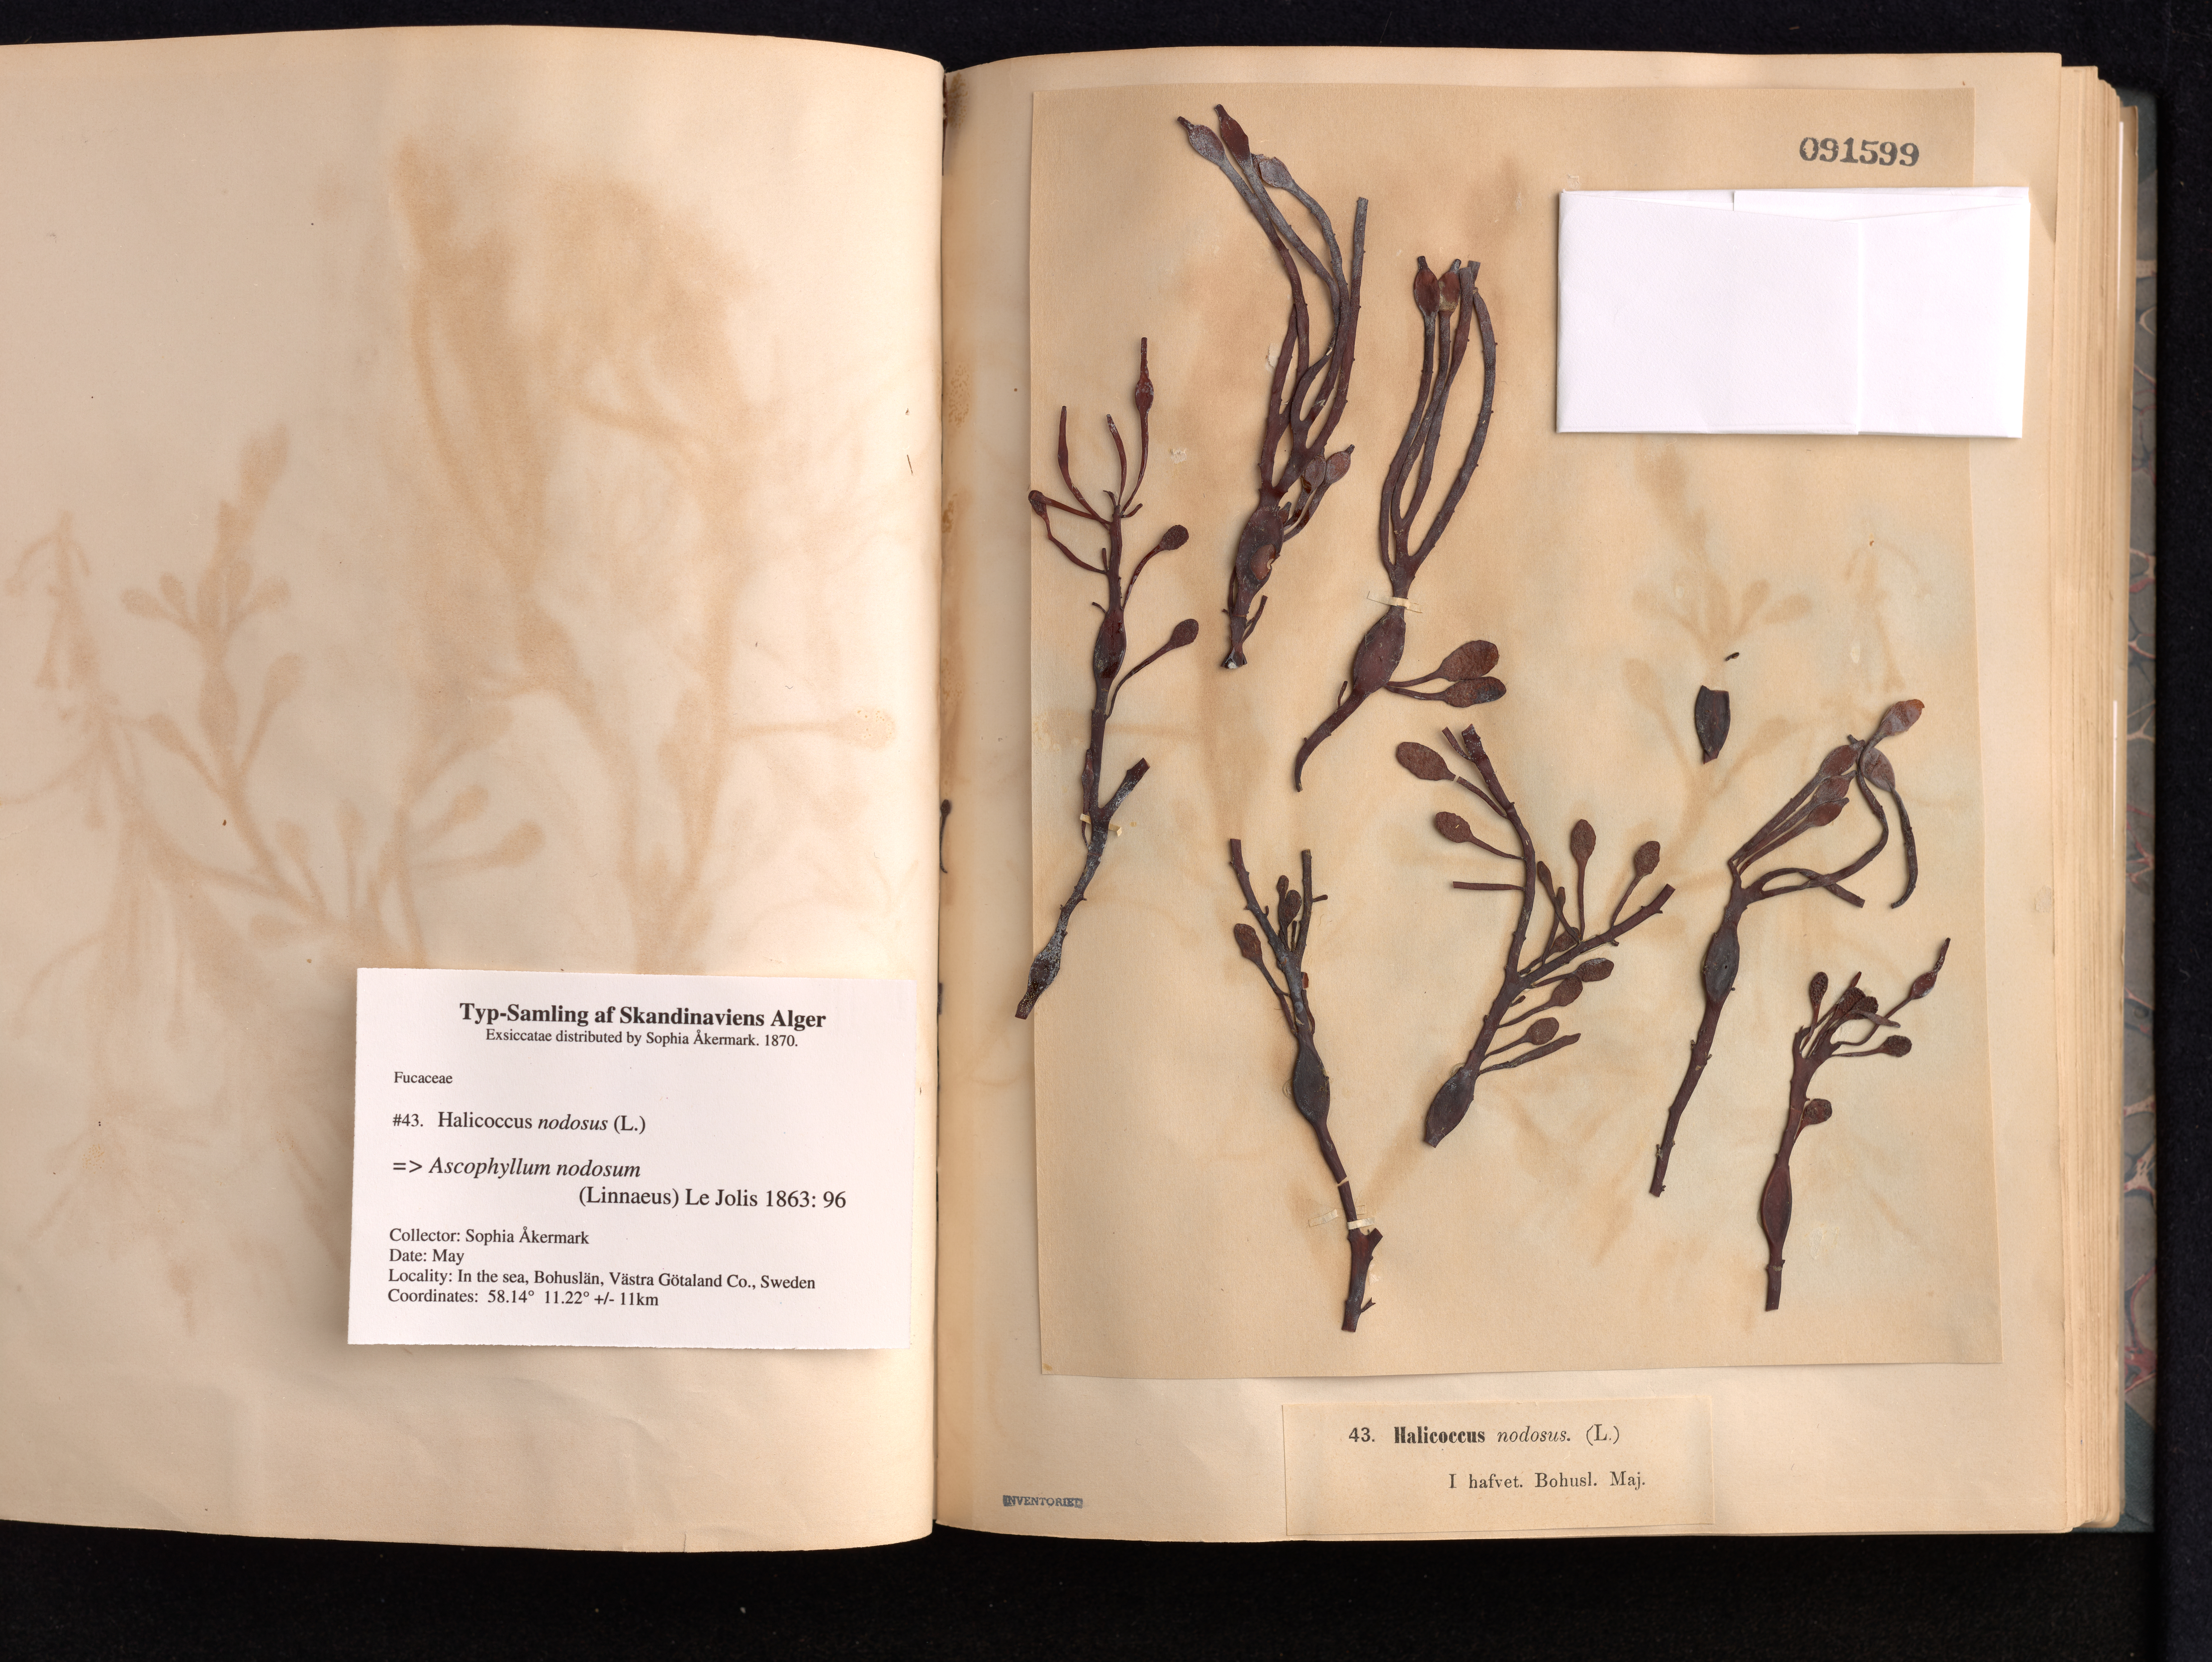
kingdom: Chromista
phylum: Ochrophyta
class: Phaeophyceae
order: Fucales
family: Fucaceae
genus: Ascophyllum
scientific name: Ascophyllum nodosum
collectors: S. Akermark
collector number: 43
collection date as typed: May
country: Sweden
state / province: Västra Götaland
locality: Bohuslan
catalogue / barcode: US 91599